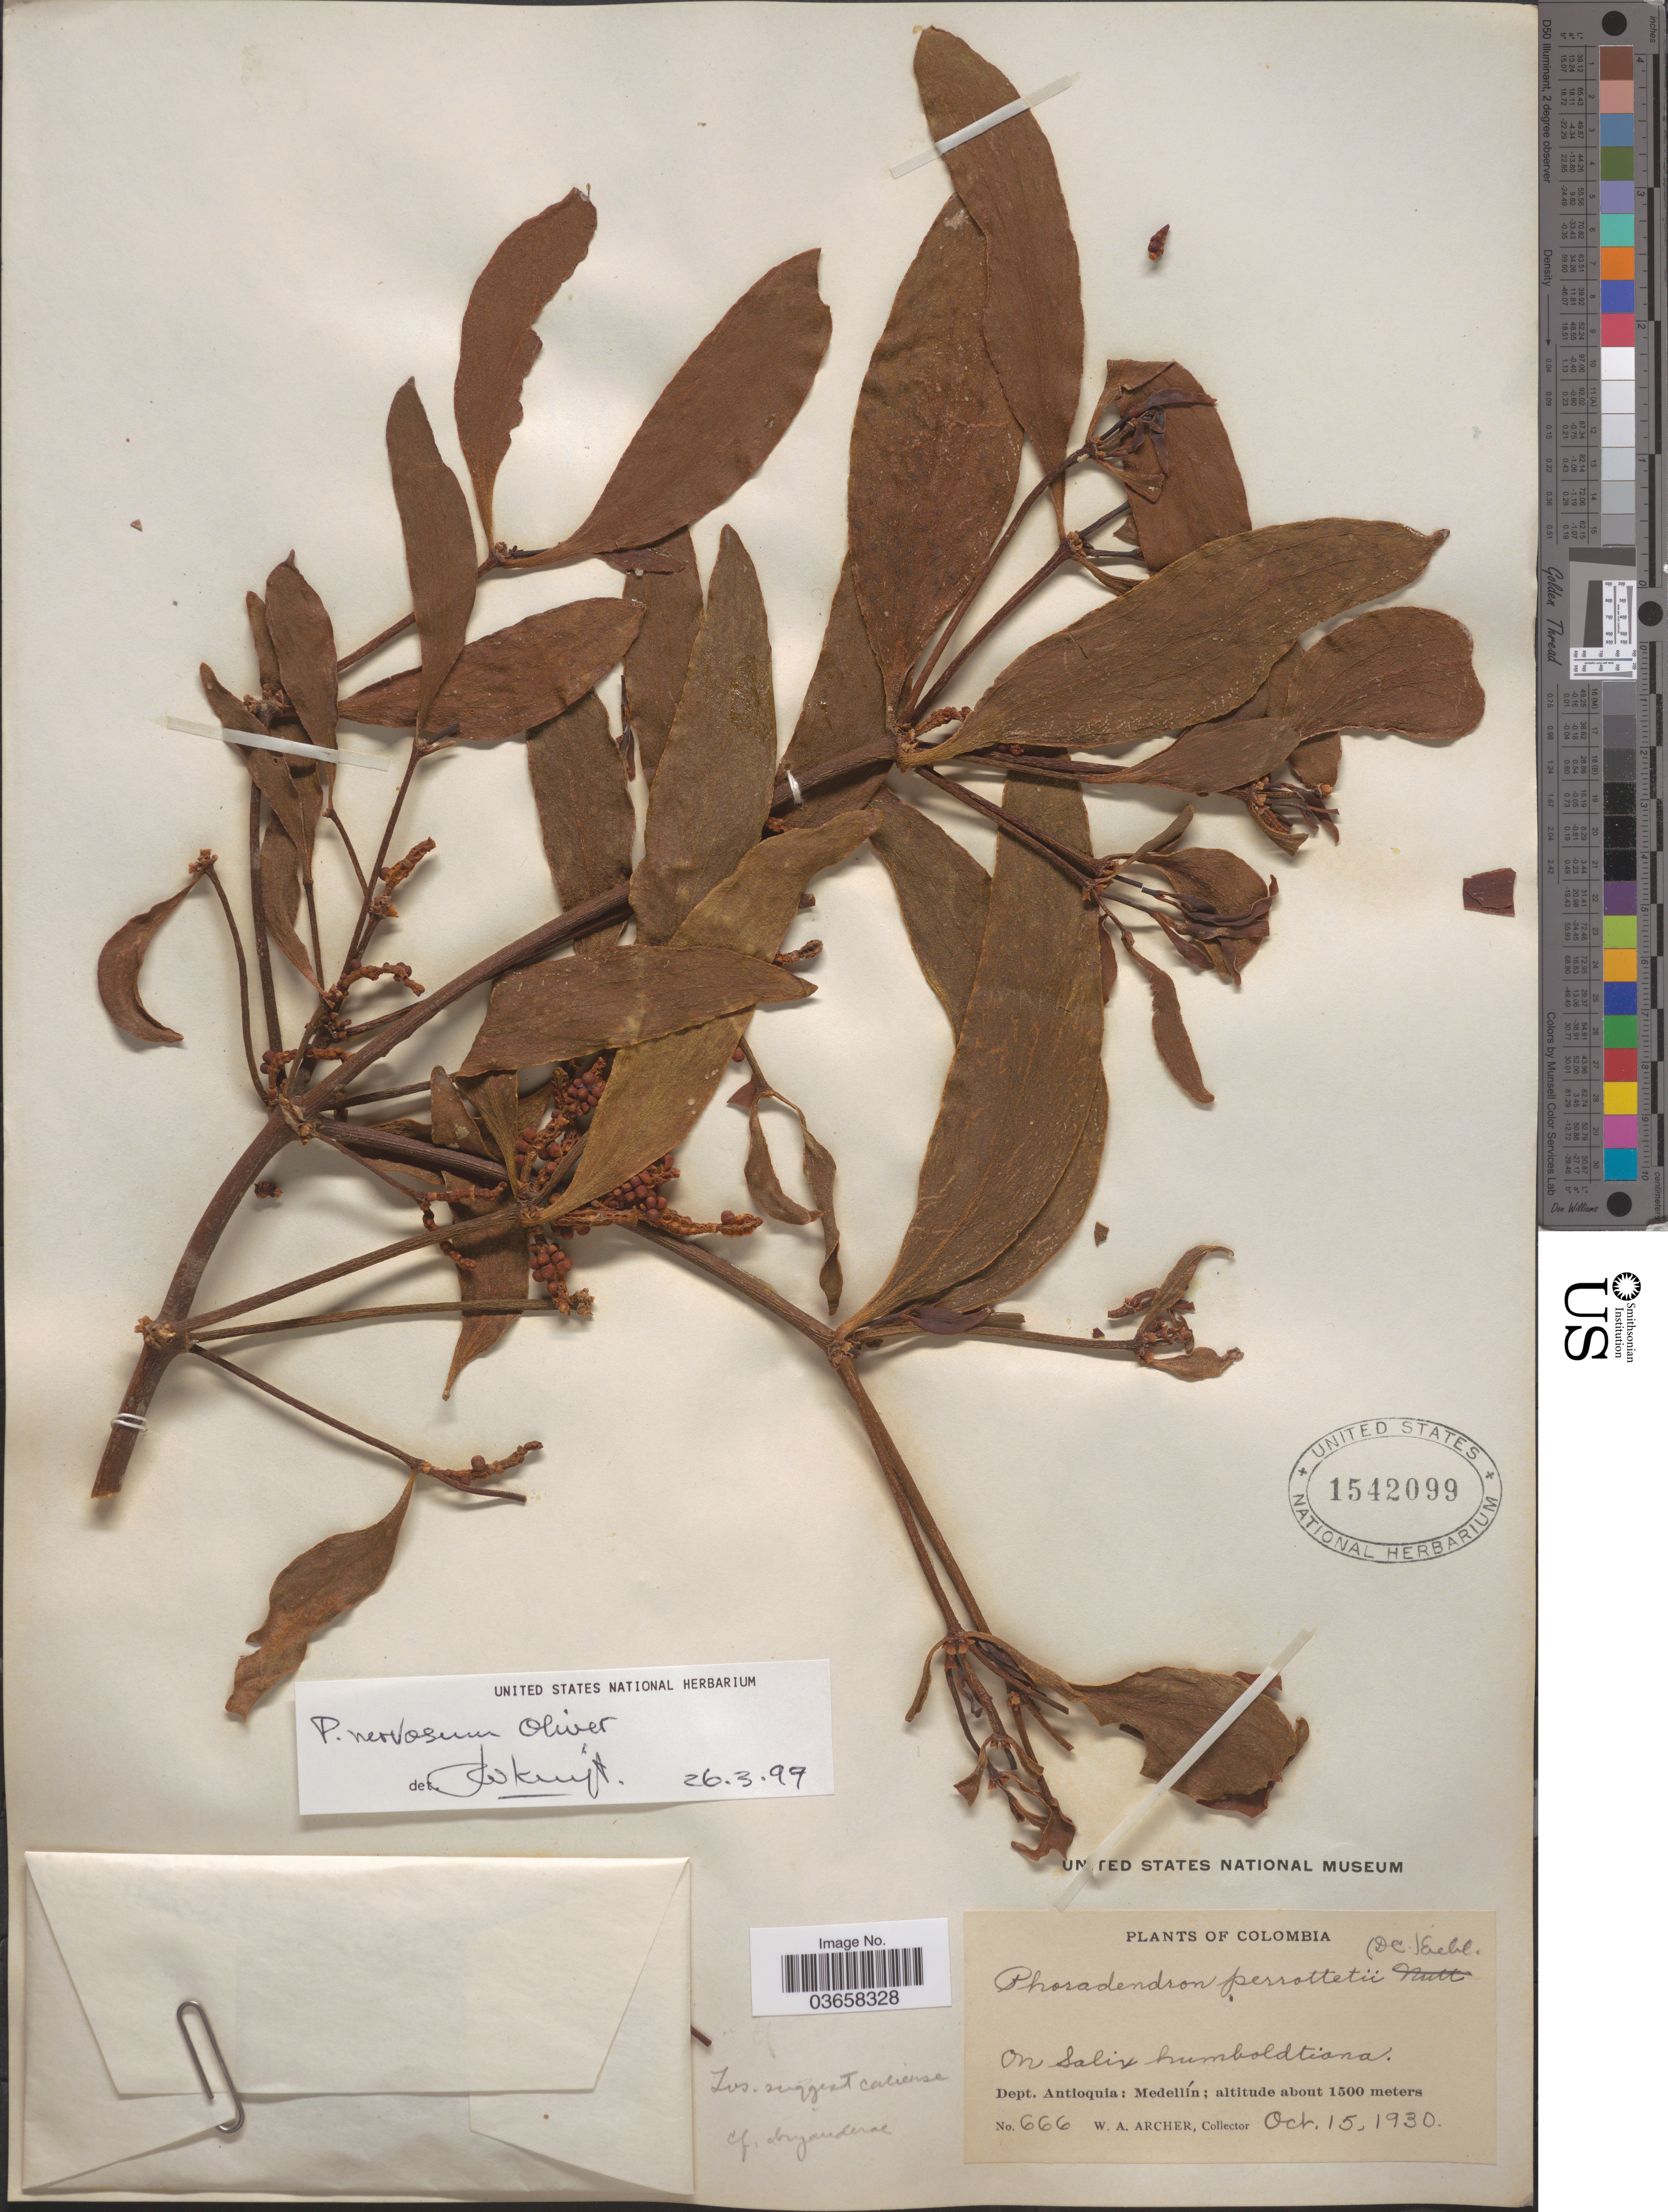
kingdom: Plantae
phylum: Tracheophyta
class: Magnoliopsida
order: Santalales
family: Viscaceae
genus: Phoradendron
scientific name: Phoradendron nervosum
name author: Oliv.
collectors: W. Archer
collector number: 666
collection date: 1930-10-15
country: Colombia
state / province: Antioquia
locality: Dept. Antioquia: Medellín.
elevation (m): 1500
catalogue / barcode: US 1542099